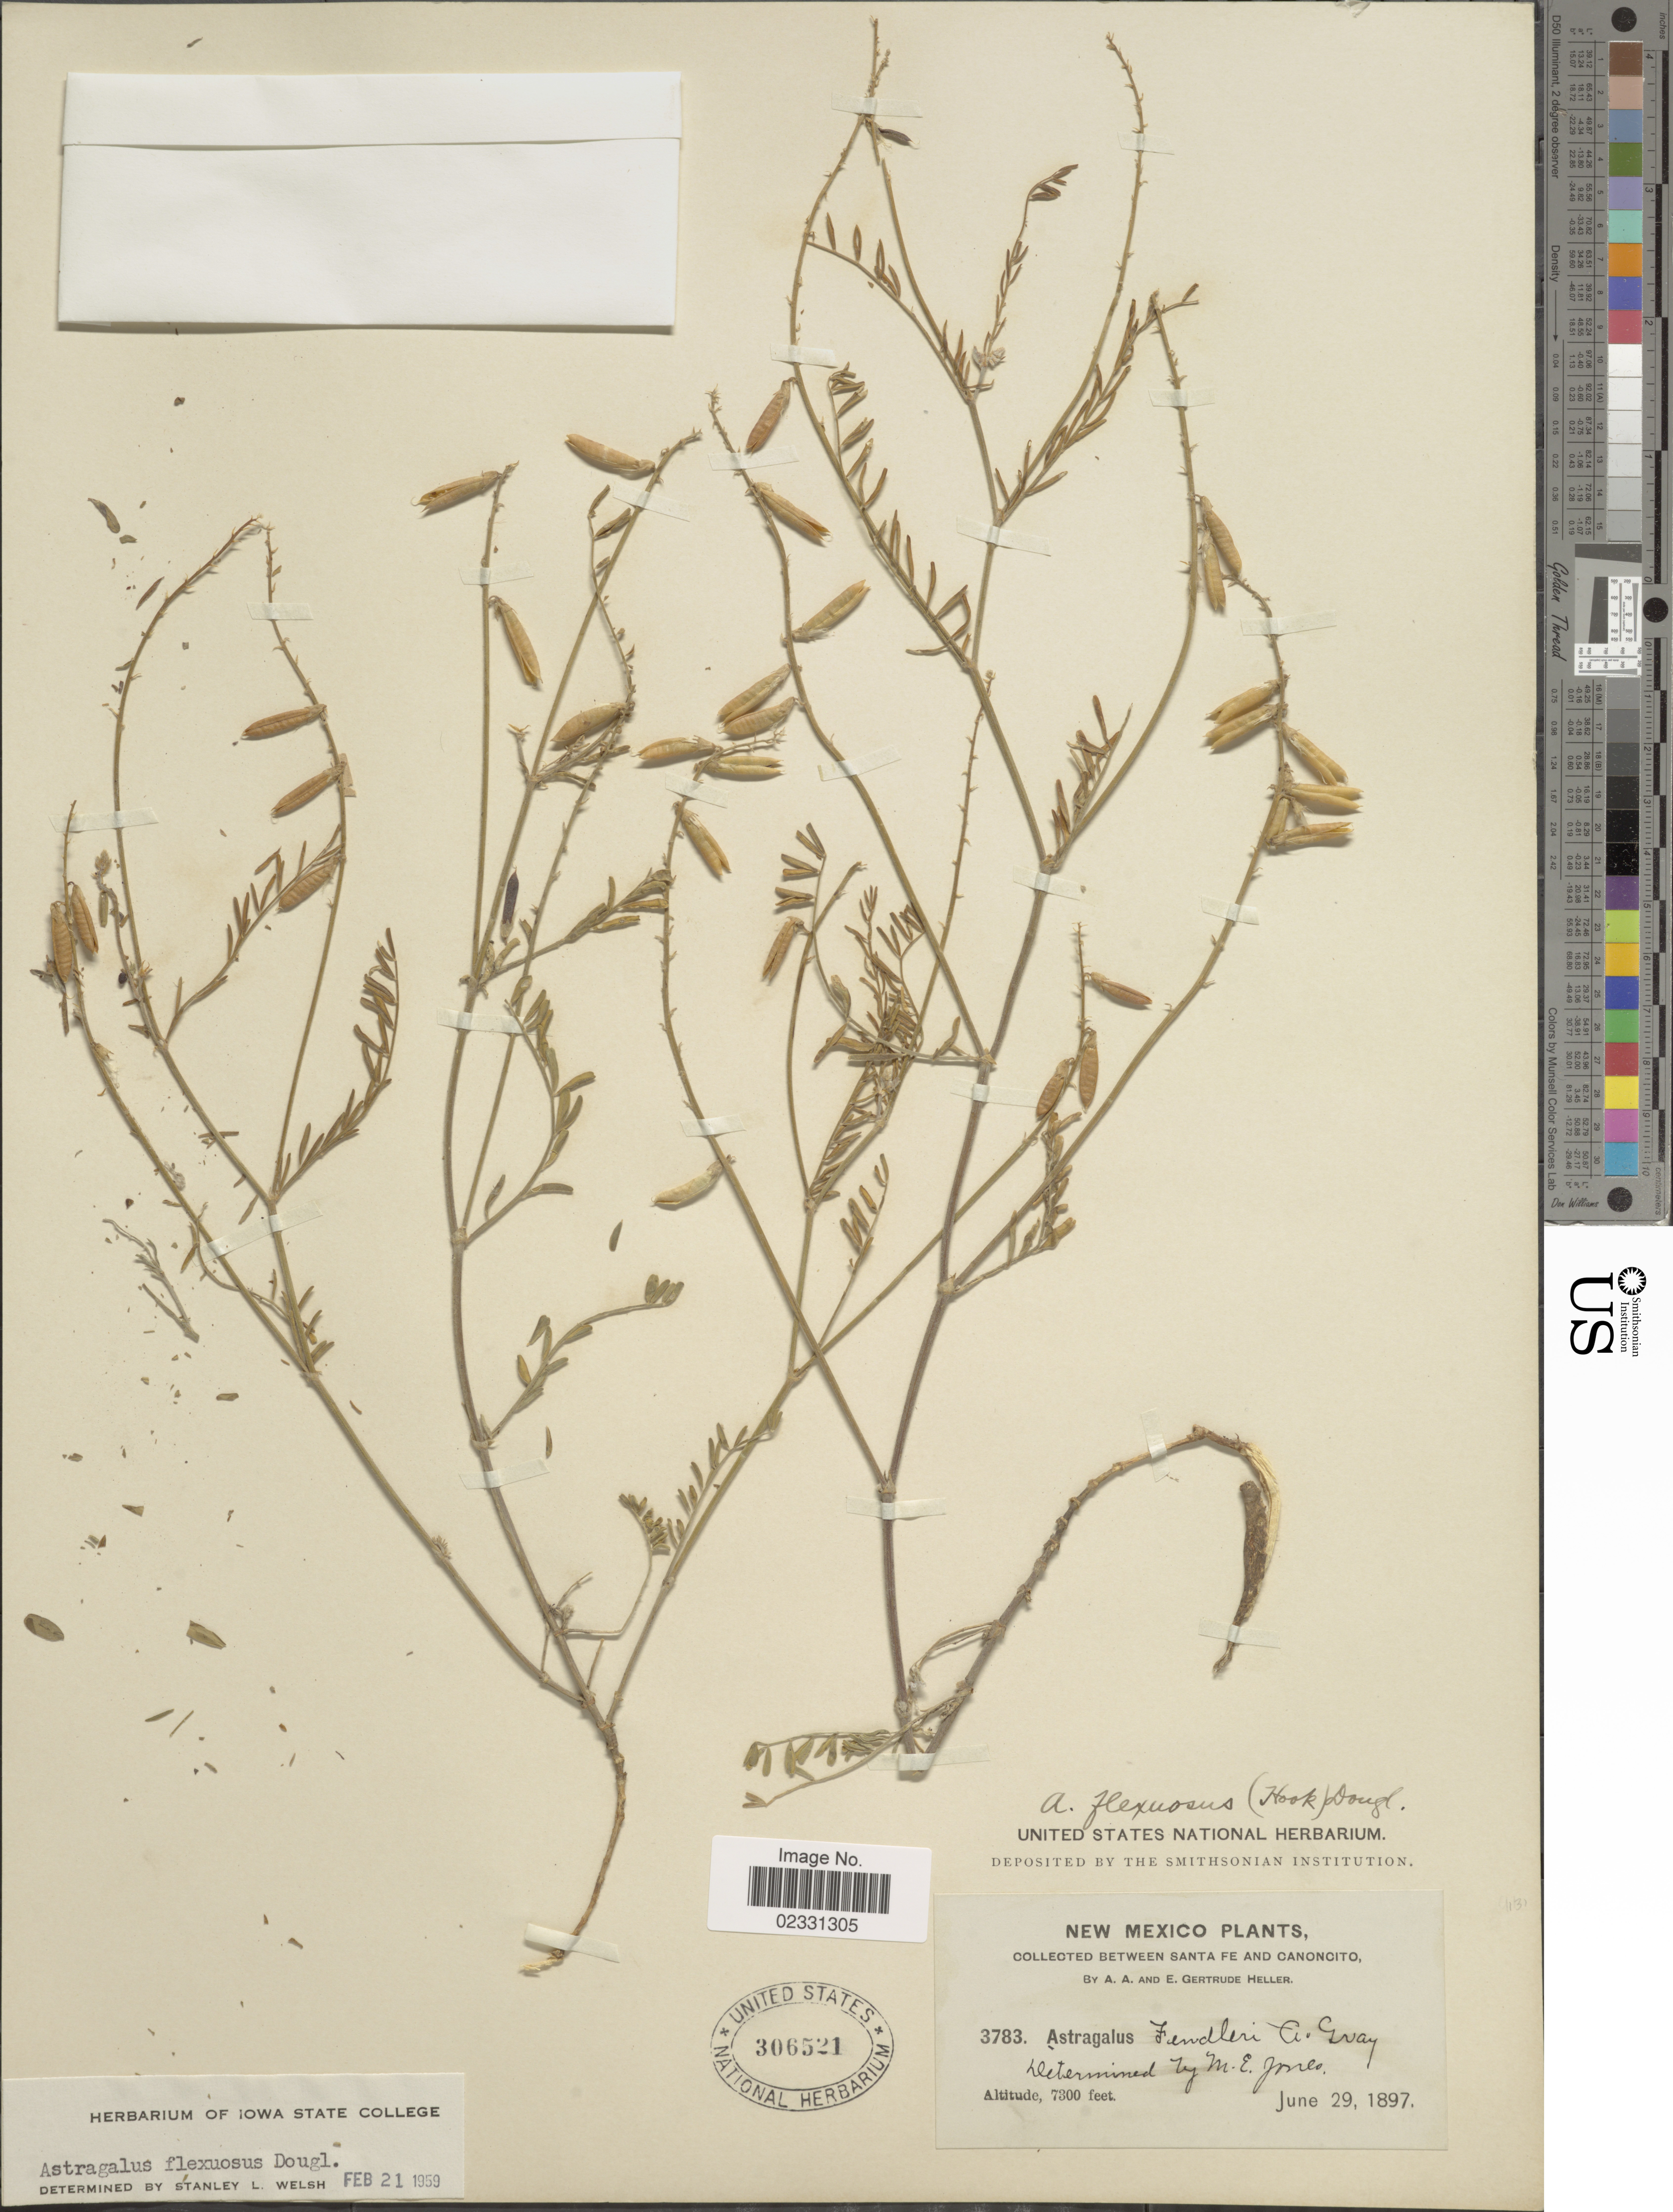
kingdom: Plantae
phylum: Tracheophyta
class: Magnoliopsida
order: Fabales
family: Fabaceae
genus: Astragalus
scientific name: Astragalus flexuosus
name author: (Hook.) Douglas ex G. Don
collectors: A. A. Heller & E. G. Heller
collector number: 3783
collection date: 1897-06-29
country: United States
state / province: New Mexico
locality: Between Santa Fe and Canoncito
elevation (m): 2225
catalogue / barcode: US 306521